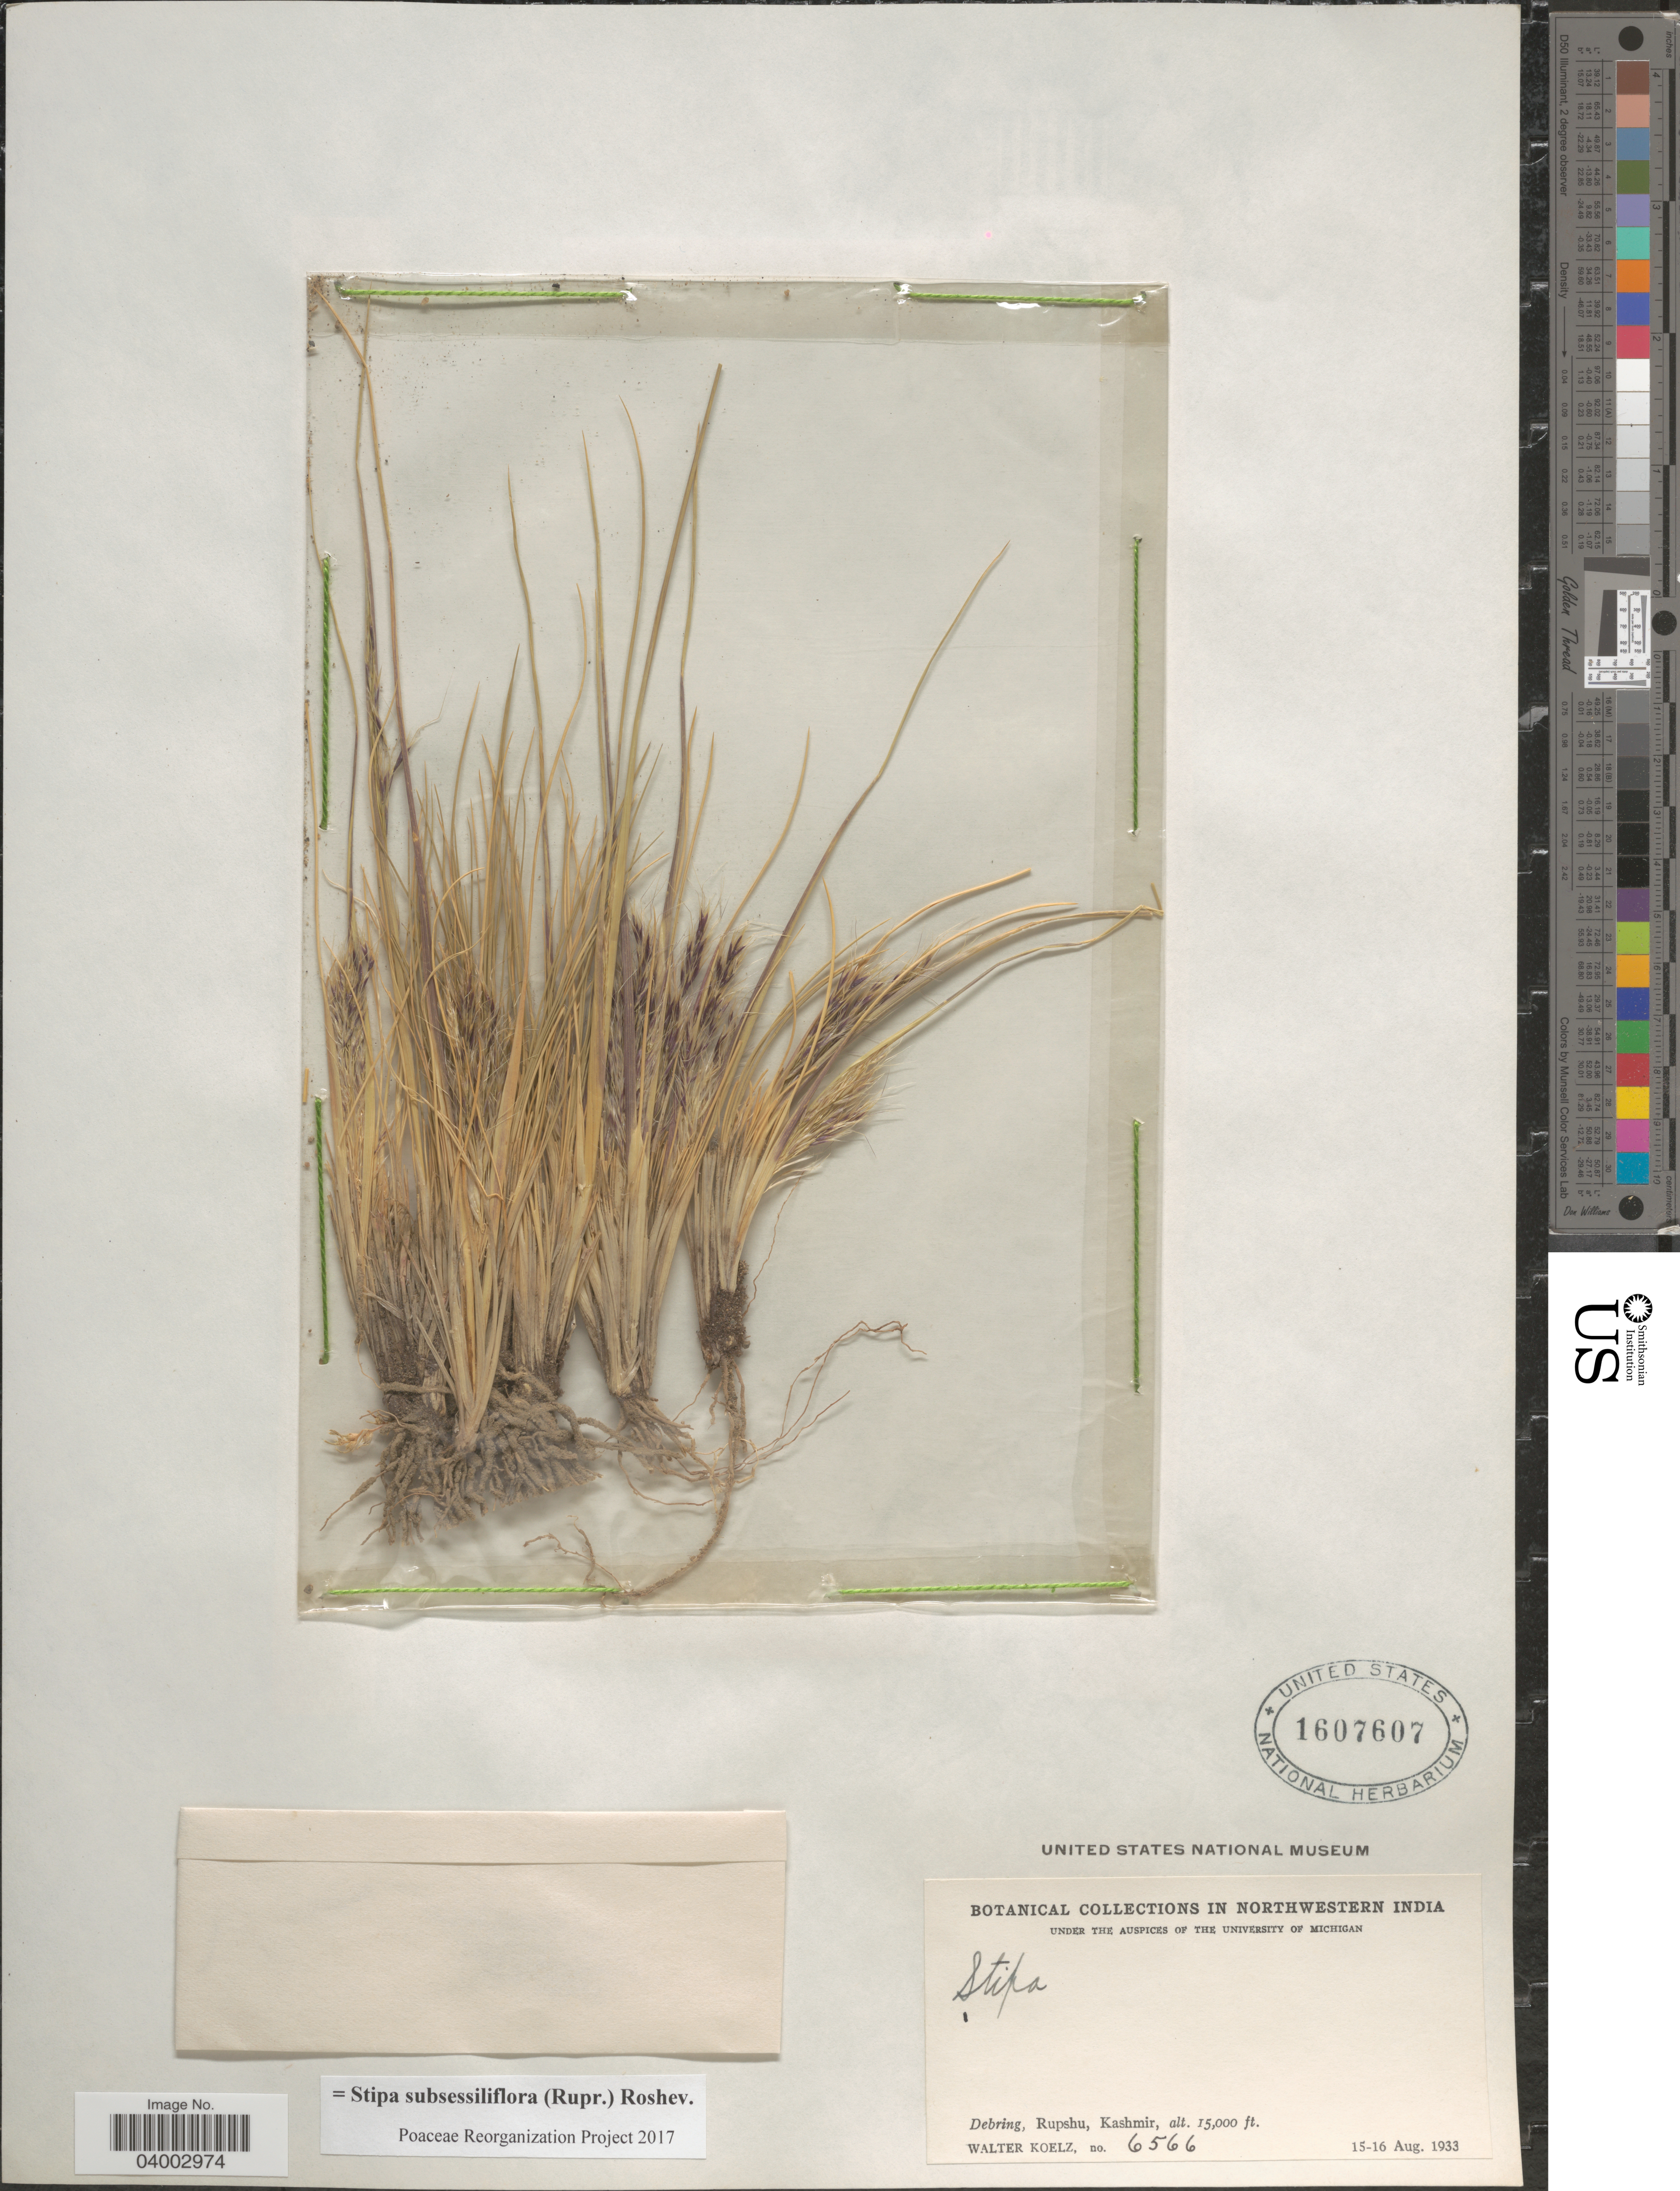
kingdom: Plantae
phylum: Tracheophyta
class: Liliopsida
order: Poales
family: Poaceae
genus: Stipa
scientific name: Stipa subsessiliflora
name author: (Rupr.) Roshev.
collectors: W. N. Koelz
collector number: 6566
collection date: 1933-08-15/1933-08-16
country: India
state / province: Jammu and Kashmir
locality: In Northwestern India. Debring, Rupshu, Kashmir.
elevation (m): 4572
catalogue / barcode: US 1607607